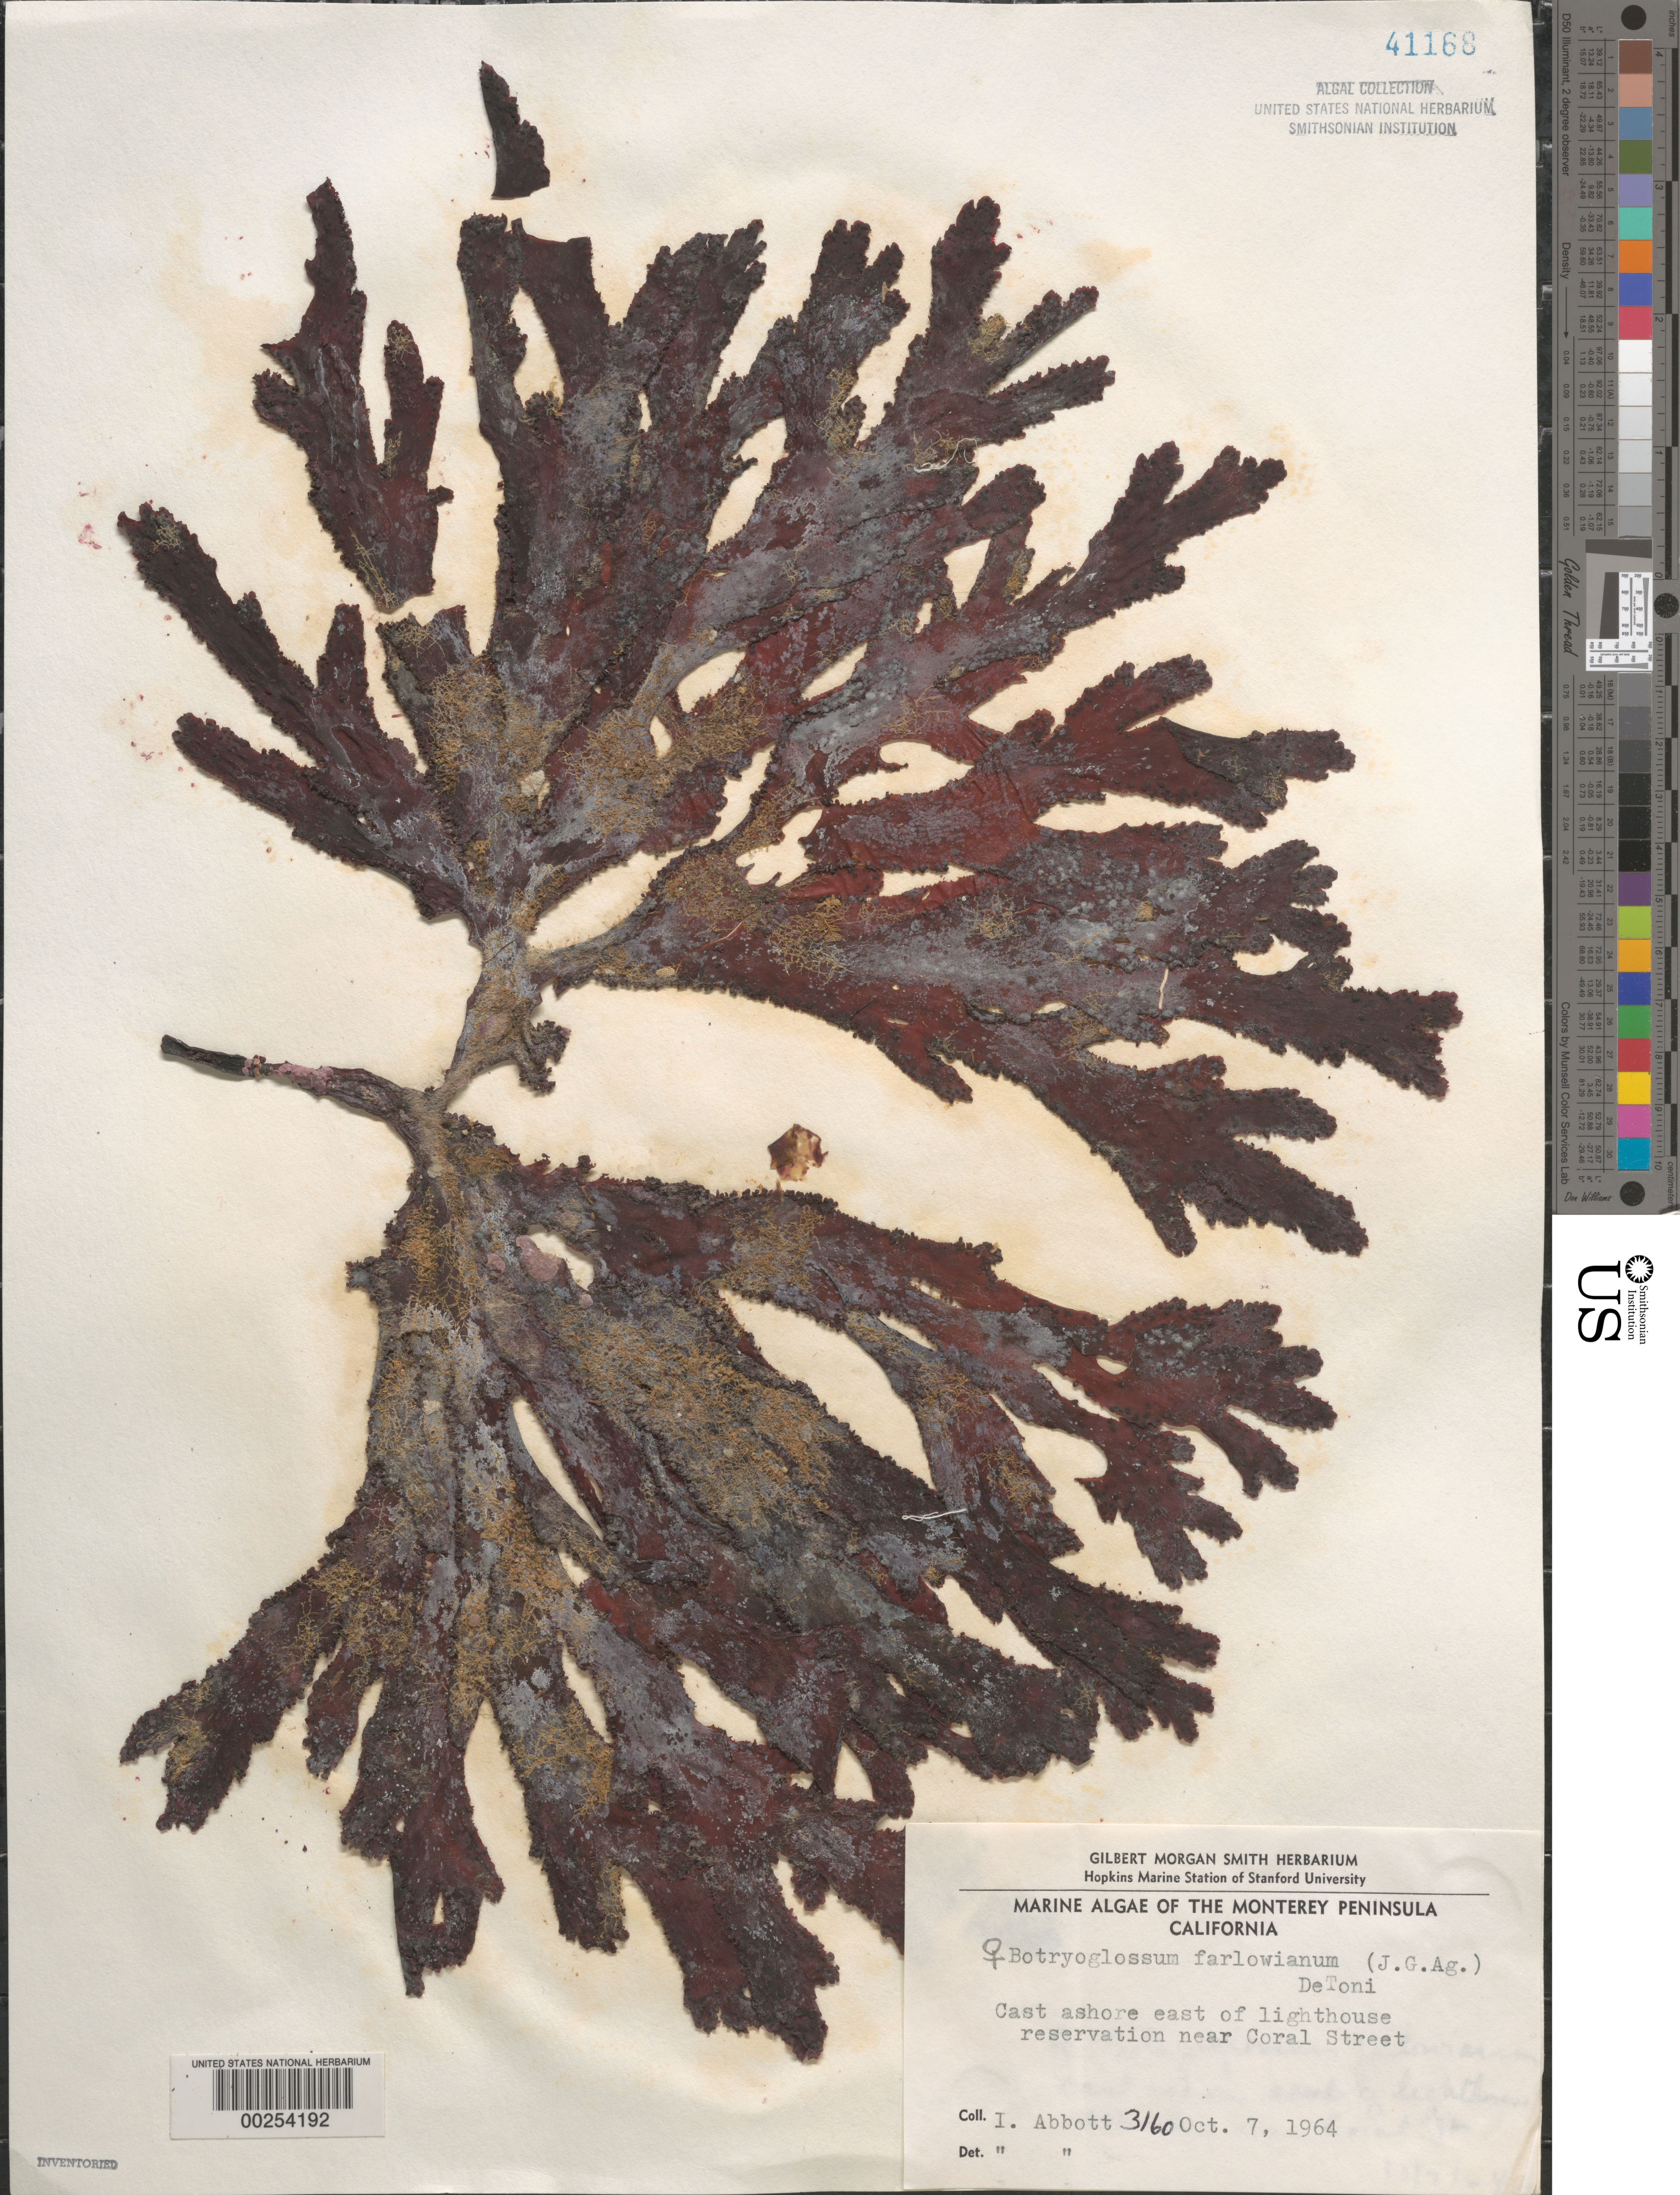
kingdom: Plantae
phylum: Rhodophyta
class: Florideophyceae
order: Ceramiales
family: Delesseriaceae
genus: Botryoglossum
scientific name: Botryoglossum farlowianum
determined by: Abbott, Isabella A.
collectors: I. A. Abbott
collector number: IAA 3160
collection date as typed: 07 Oct 1964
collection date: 1964-10-07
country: United States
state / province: California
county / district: Monterey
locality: Monterey Peninsula, near Coral Street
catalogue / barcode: US 41168